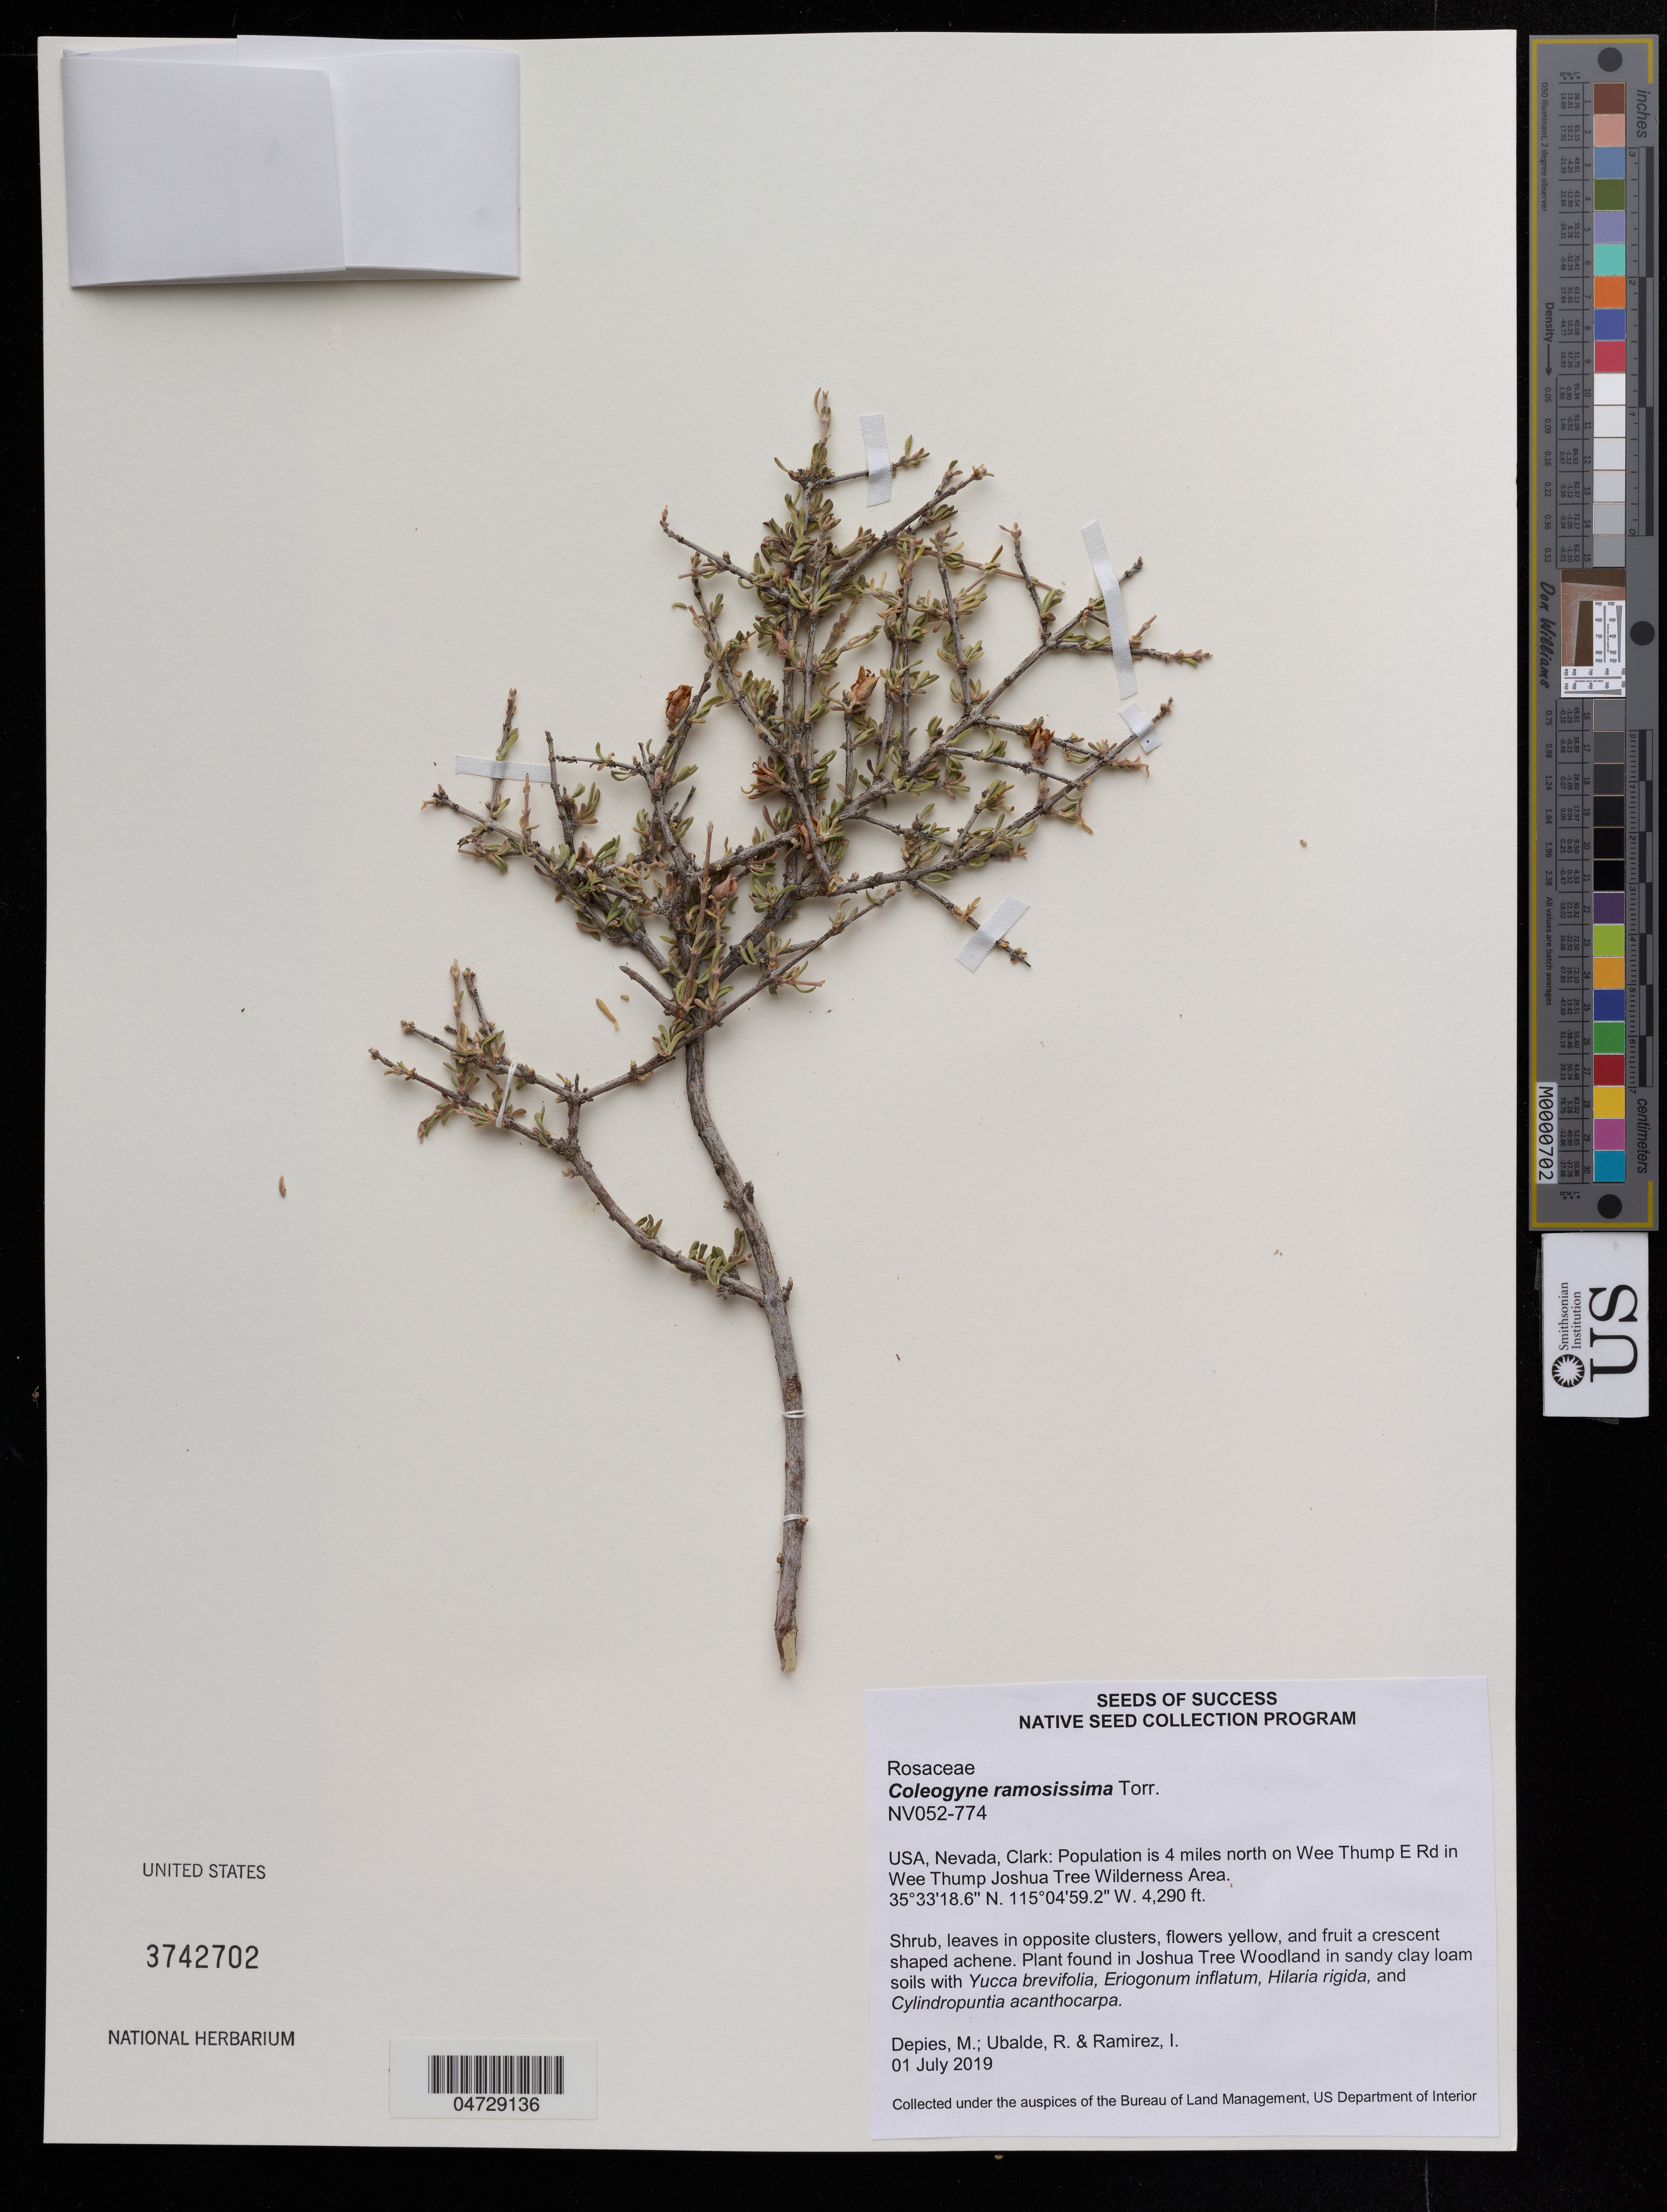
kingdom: Plantae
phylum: Tracheophyta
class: Magnoliopsida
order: Rosales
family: Rosaceae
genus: Coleogyne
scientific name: Coleogyne ramosissima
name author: Torr.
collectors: M. Depies, R. Ubalde & I. Ramírez M.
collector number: NV052-774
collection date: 2019-07-01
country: United States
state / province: Nevada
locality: Clark: Wee Thump Joshua Tree Wilderness Area.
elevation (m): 1308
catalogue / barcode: US 3742702